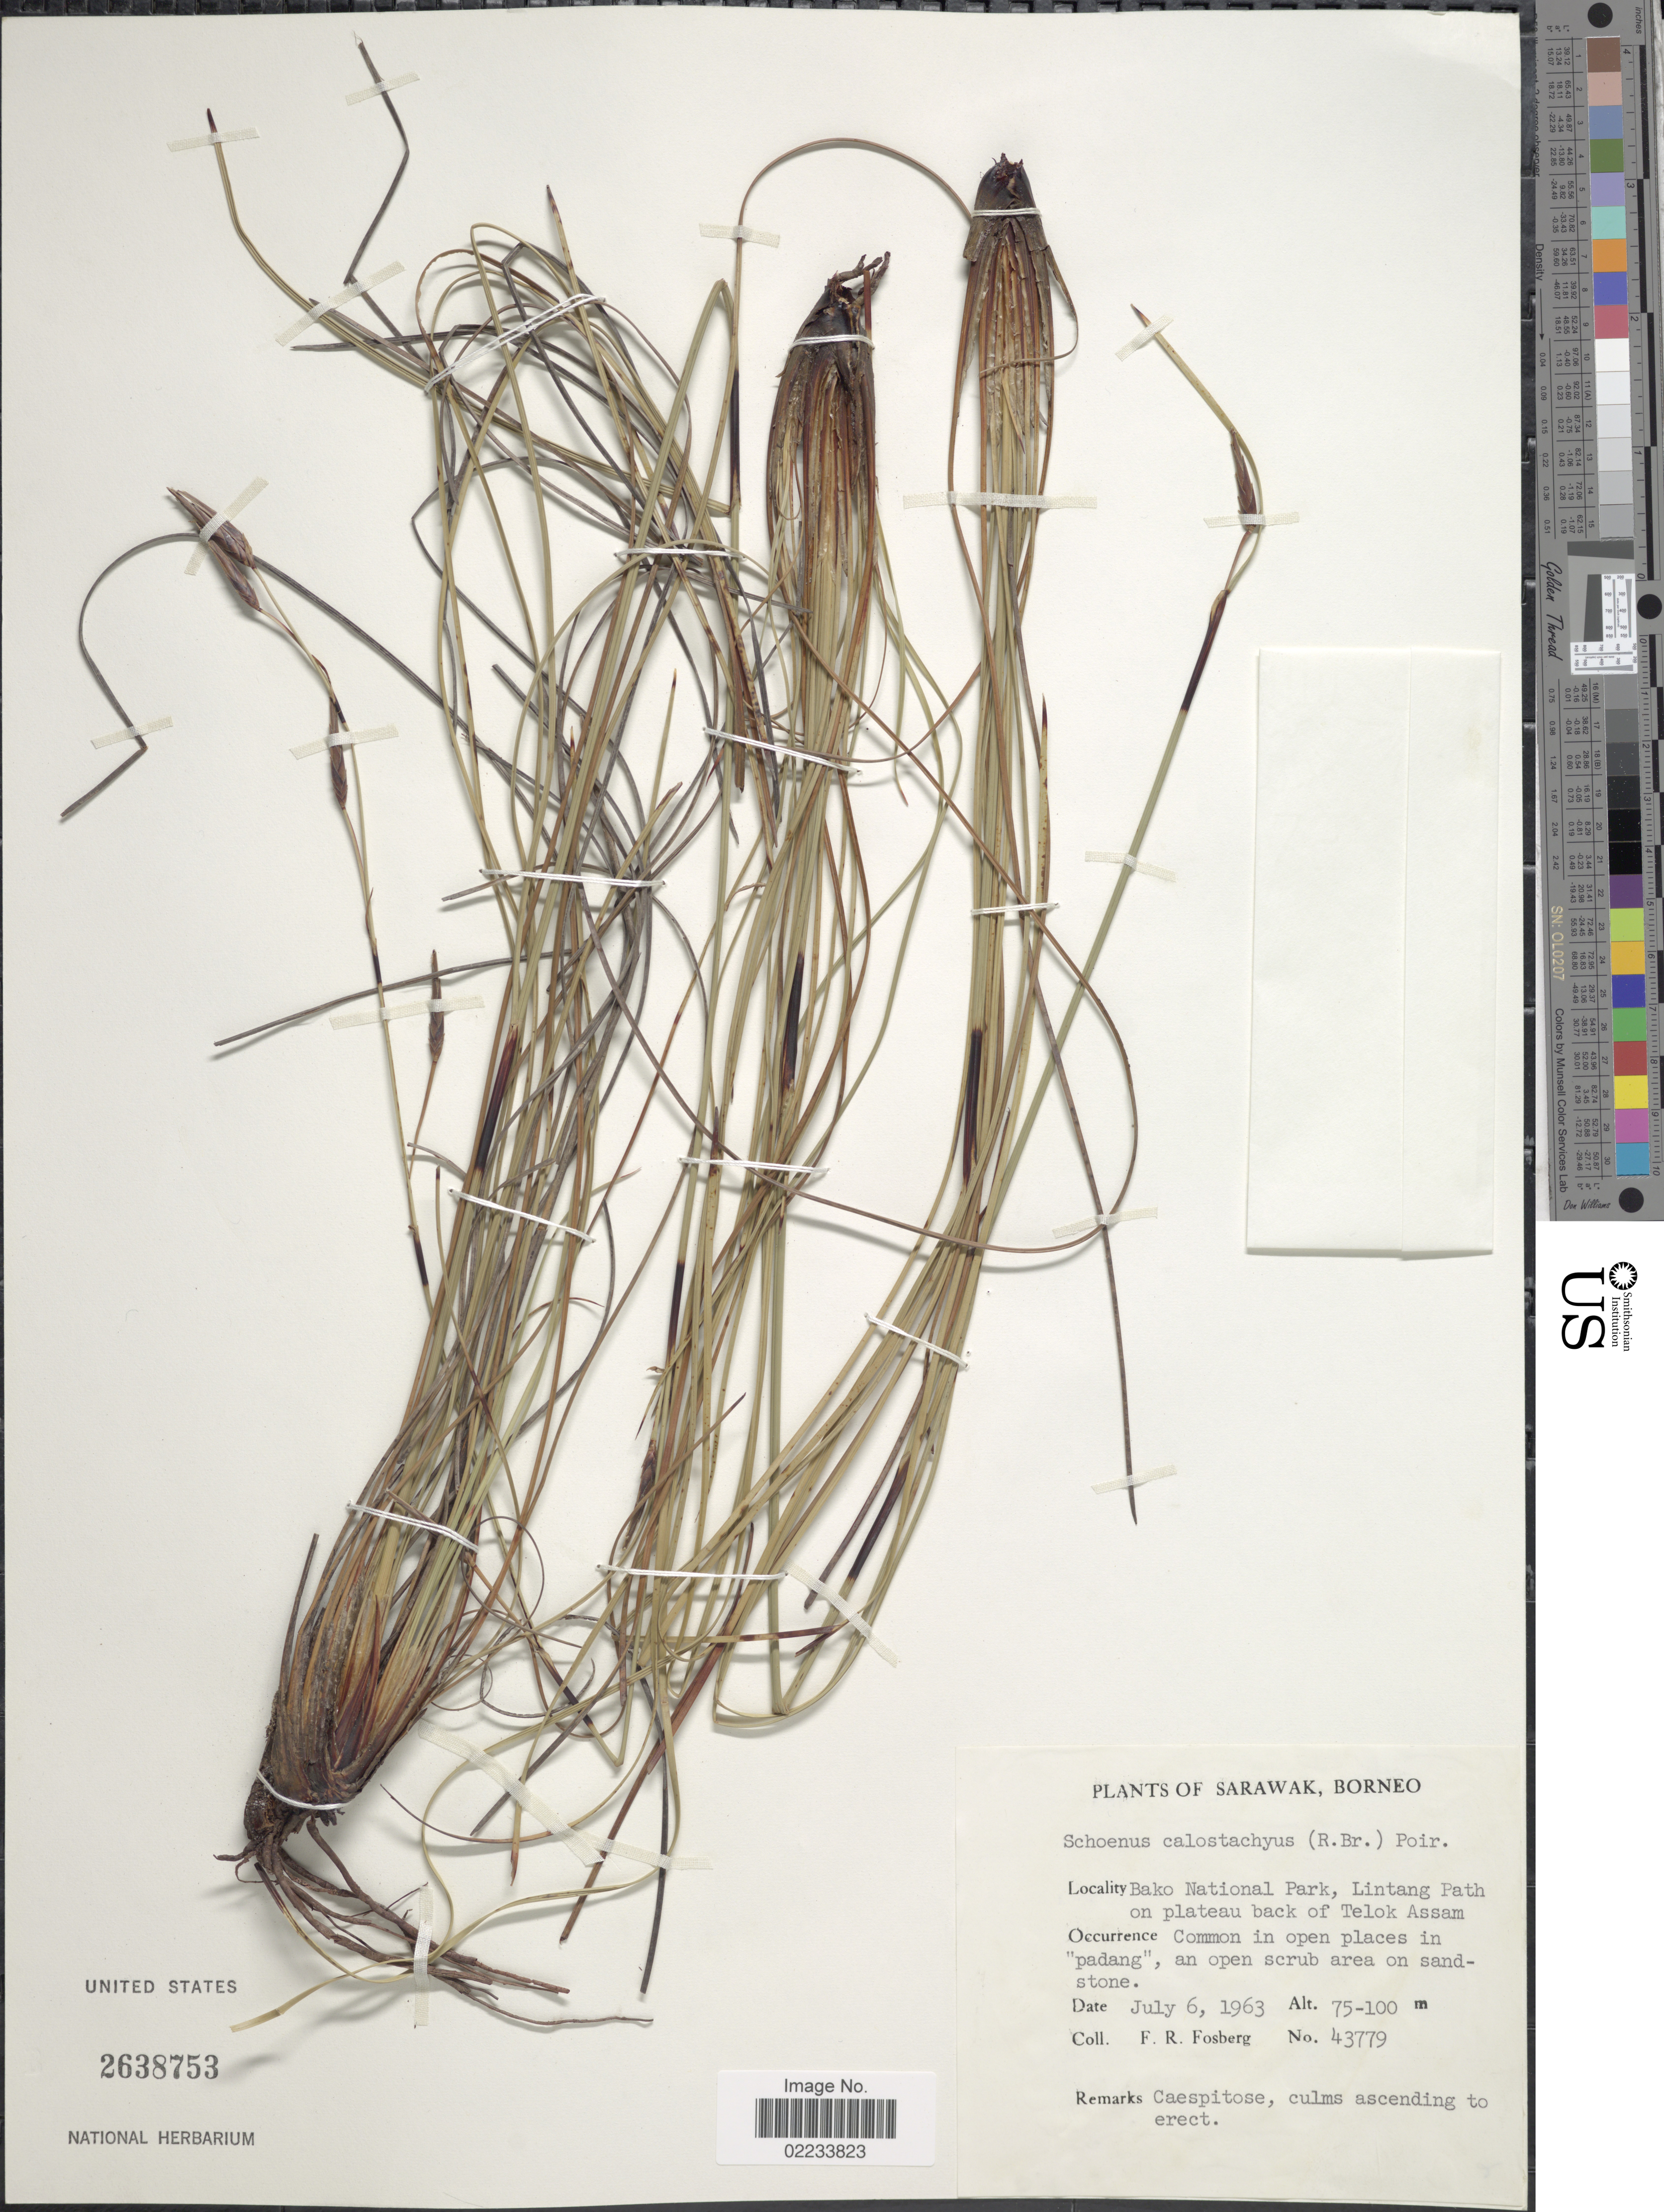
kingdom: Plantae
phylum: Tracheophyta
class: Liliopsida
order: Poales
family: Cyperaceae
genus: Schoenus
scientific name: Schoenus calostachyus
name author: (R. Br.) Poir. ex Roem. & Schult.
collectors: F. R. Fosberg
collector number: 43779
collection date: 1963-07-06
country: Malaysia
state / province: Sarawak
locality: Borneo, Bako National park, Lintang Path on plateau back of Telok Assam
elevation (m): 75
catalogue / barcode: US 2638753